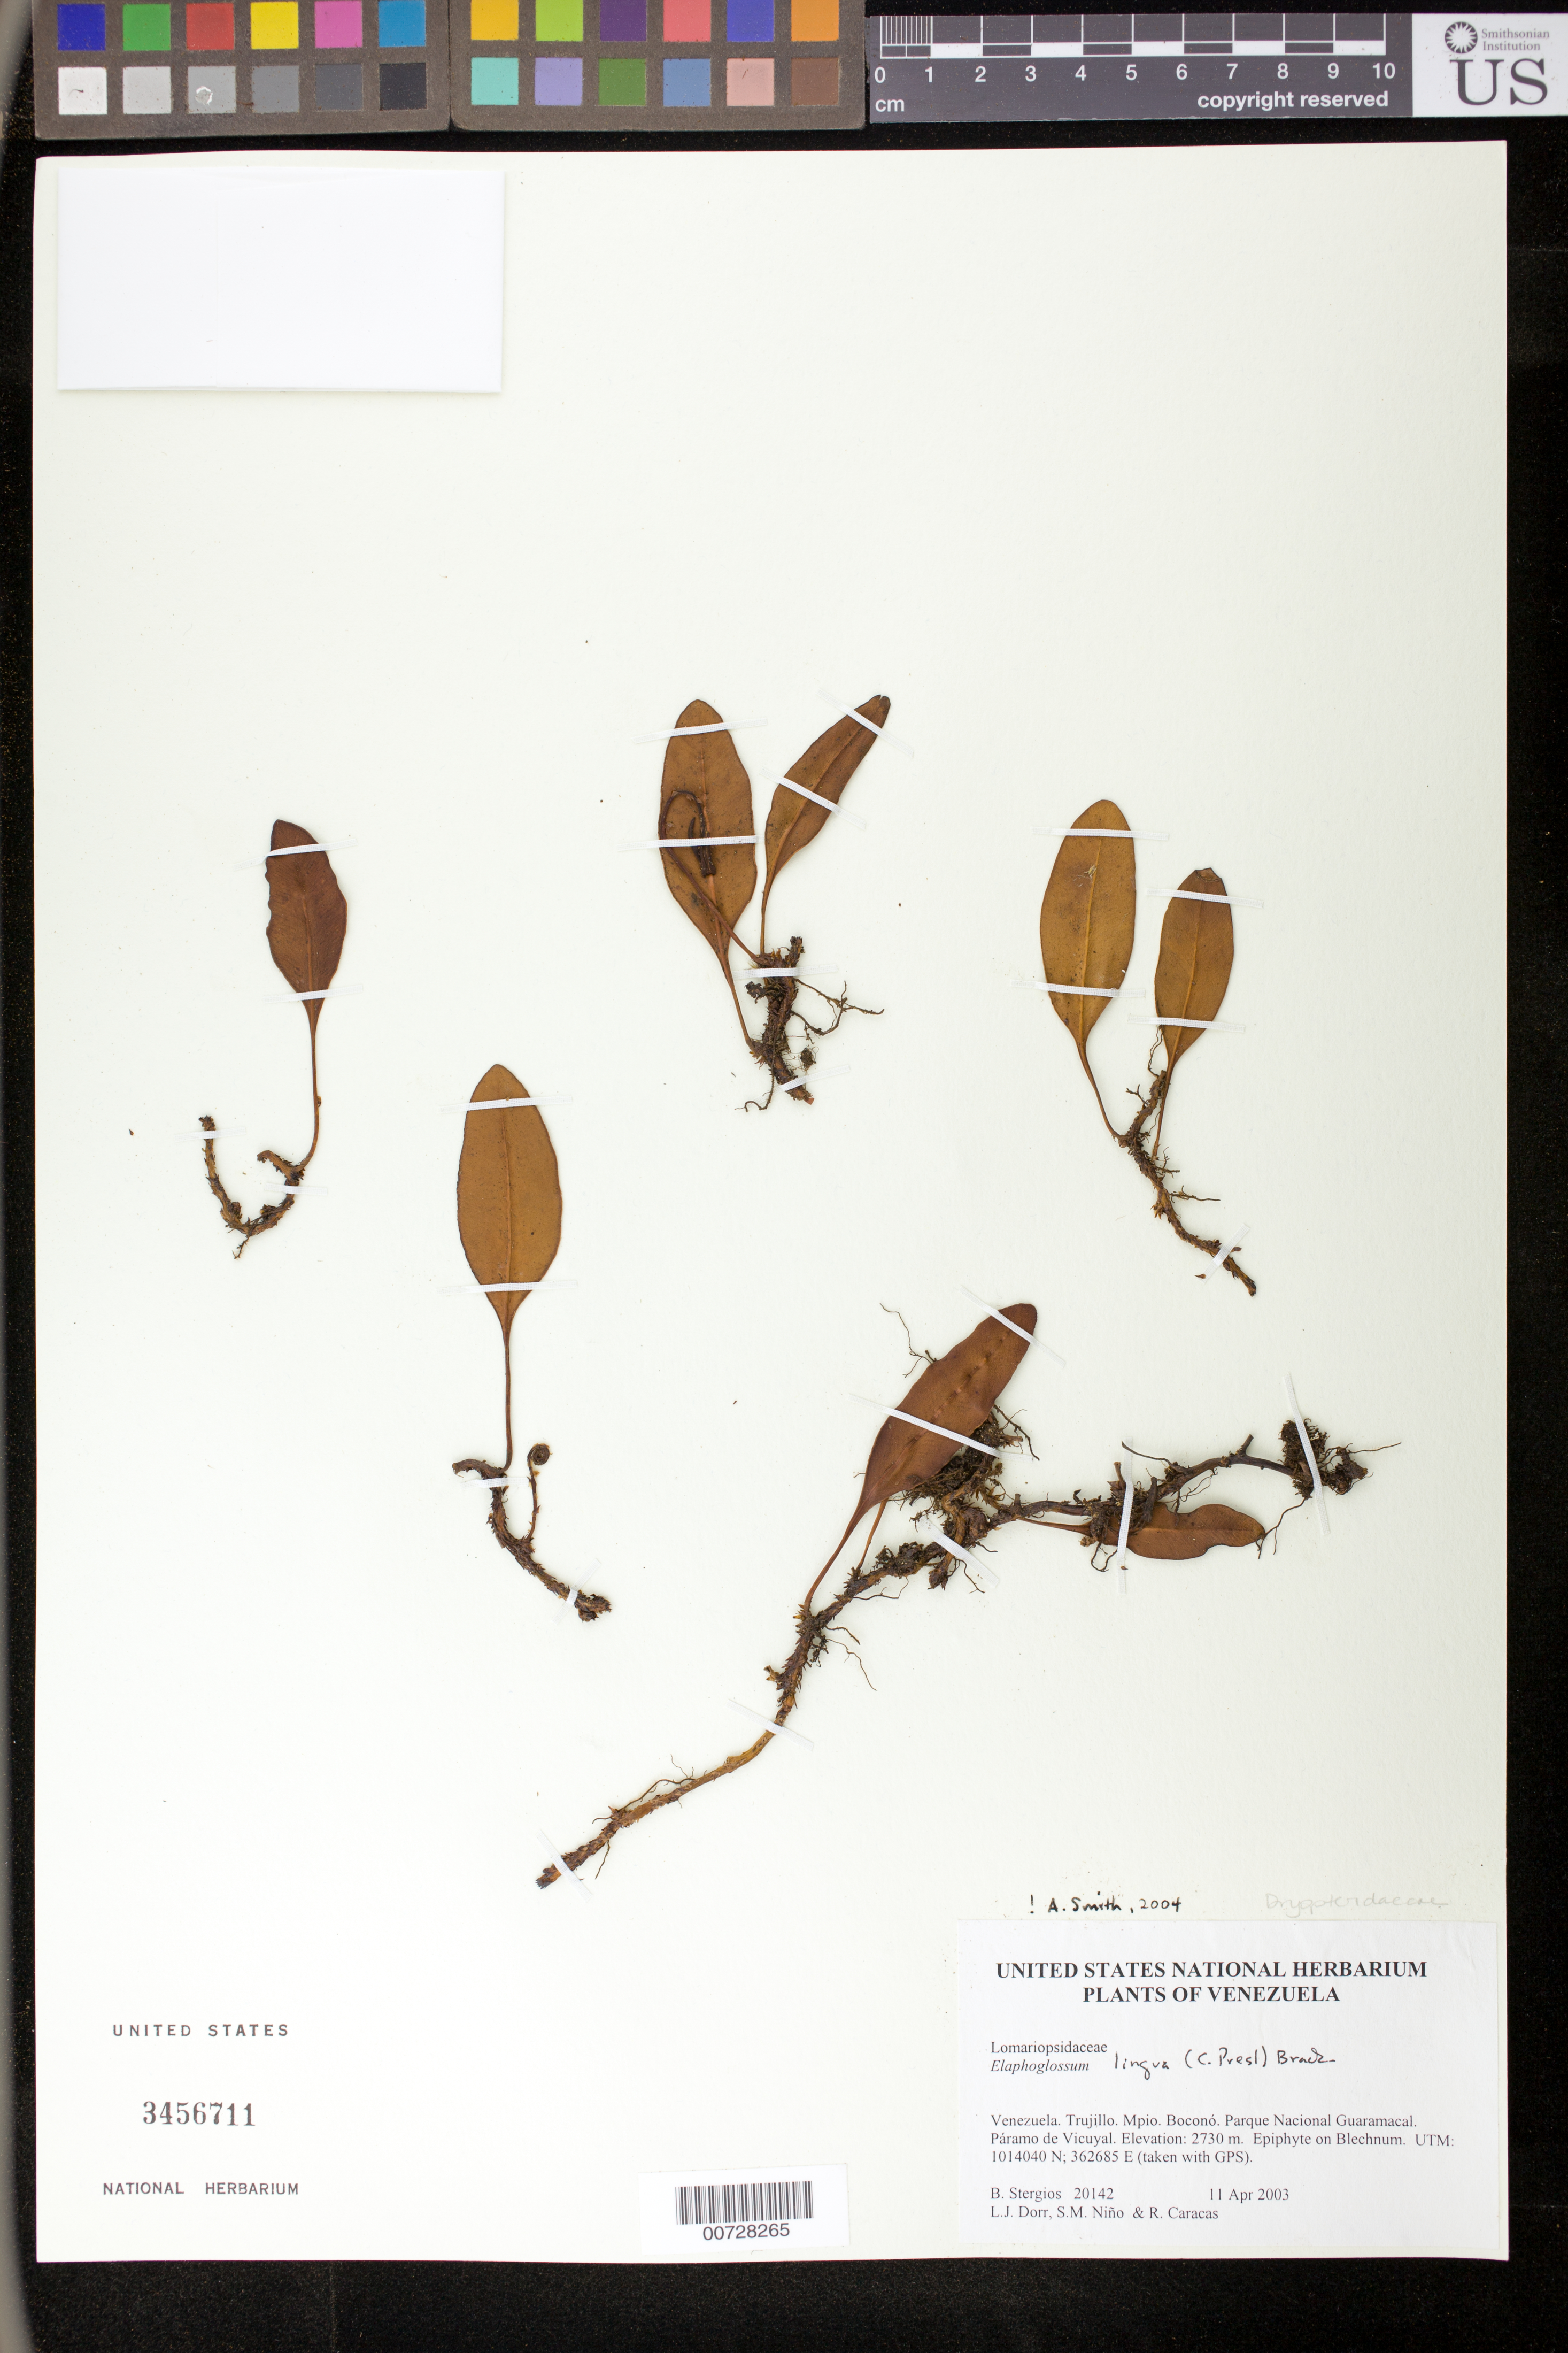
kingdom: Plantae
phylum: Tracheophyta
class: Polypodiopsida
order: Polypodiales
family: Dryopteridaceae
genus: Elaphoglossum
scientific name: Elaphoglossum lingua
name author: (C. Presl) Brack.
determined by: Dorr, L. J., (BOT), Smithsonian Institution - National Museum of Natural History (UNITED STATES)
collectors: B. G. Stergios, L. J. Dorr, S. M. Niño & R. Caracas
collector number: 20142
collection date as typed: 11 Apr 2003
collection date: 2003-04-11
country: Venezuela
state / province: Trujillo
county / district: Boconó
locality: Parque Nacional Guaramacal. Páramo de Vicuyal.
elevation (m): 2730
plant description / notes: PORT, US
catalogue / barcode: US 3456711